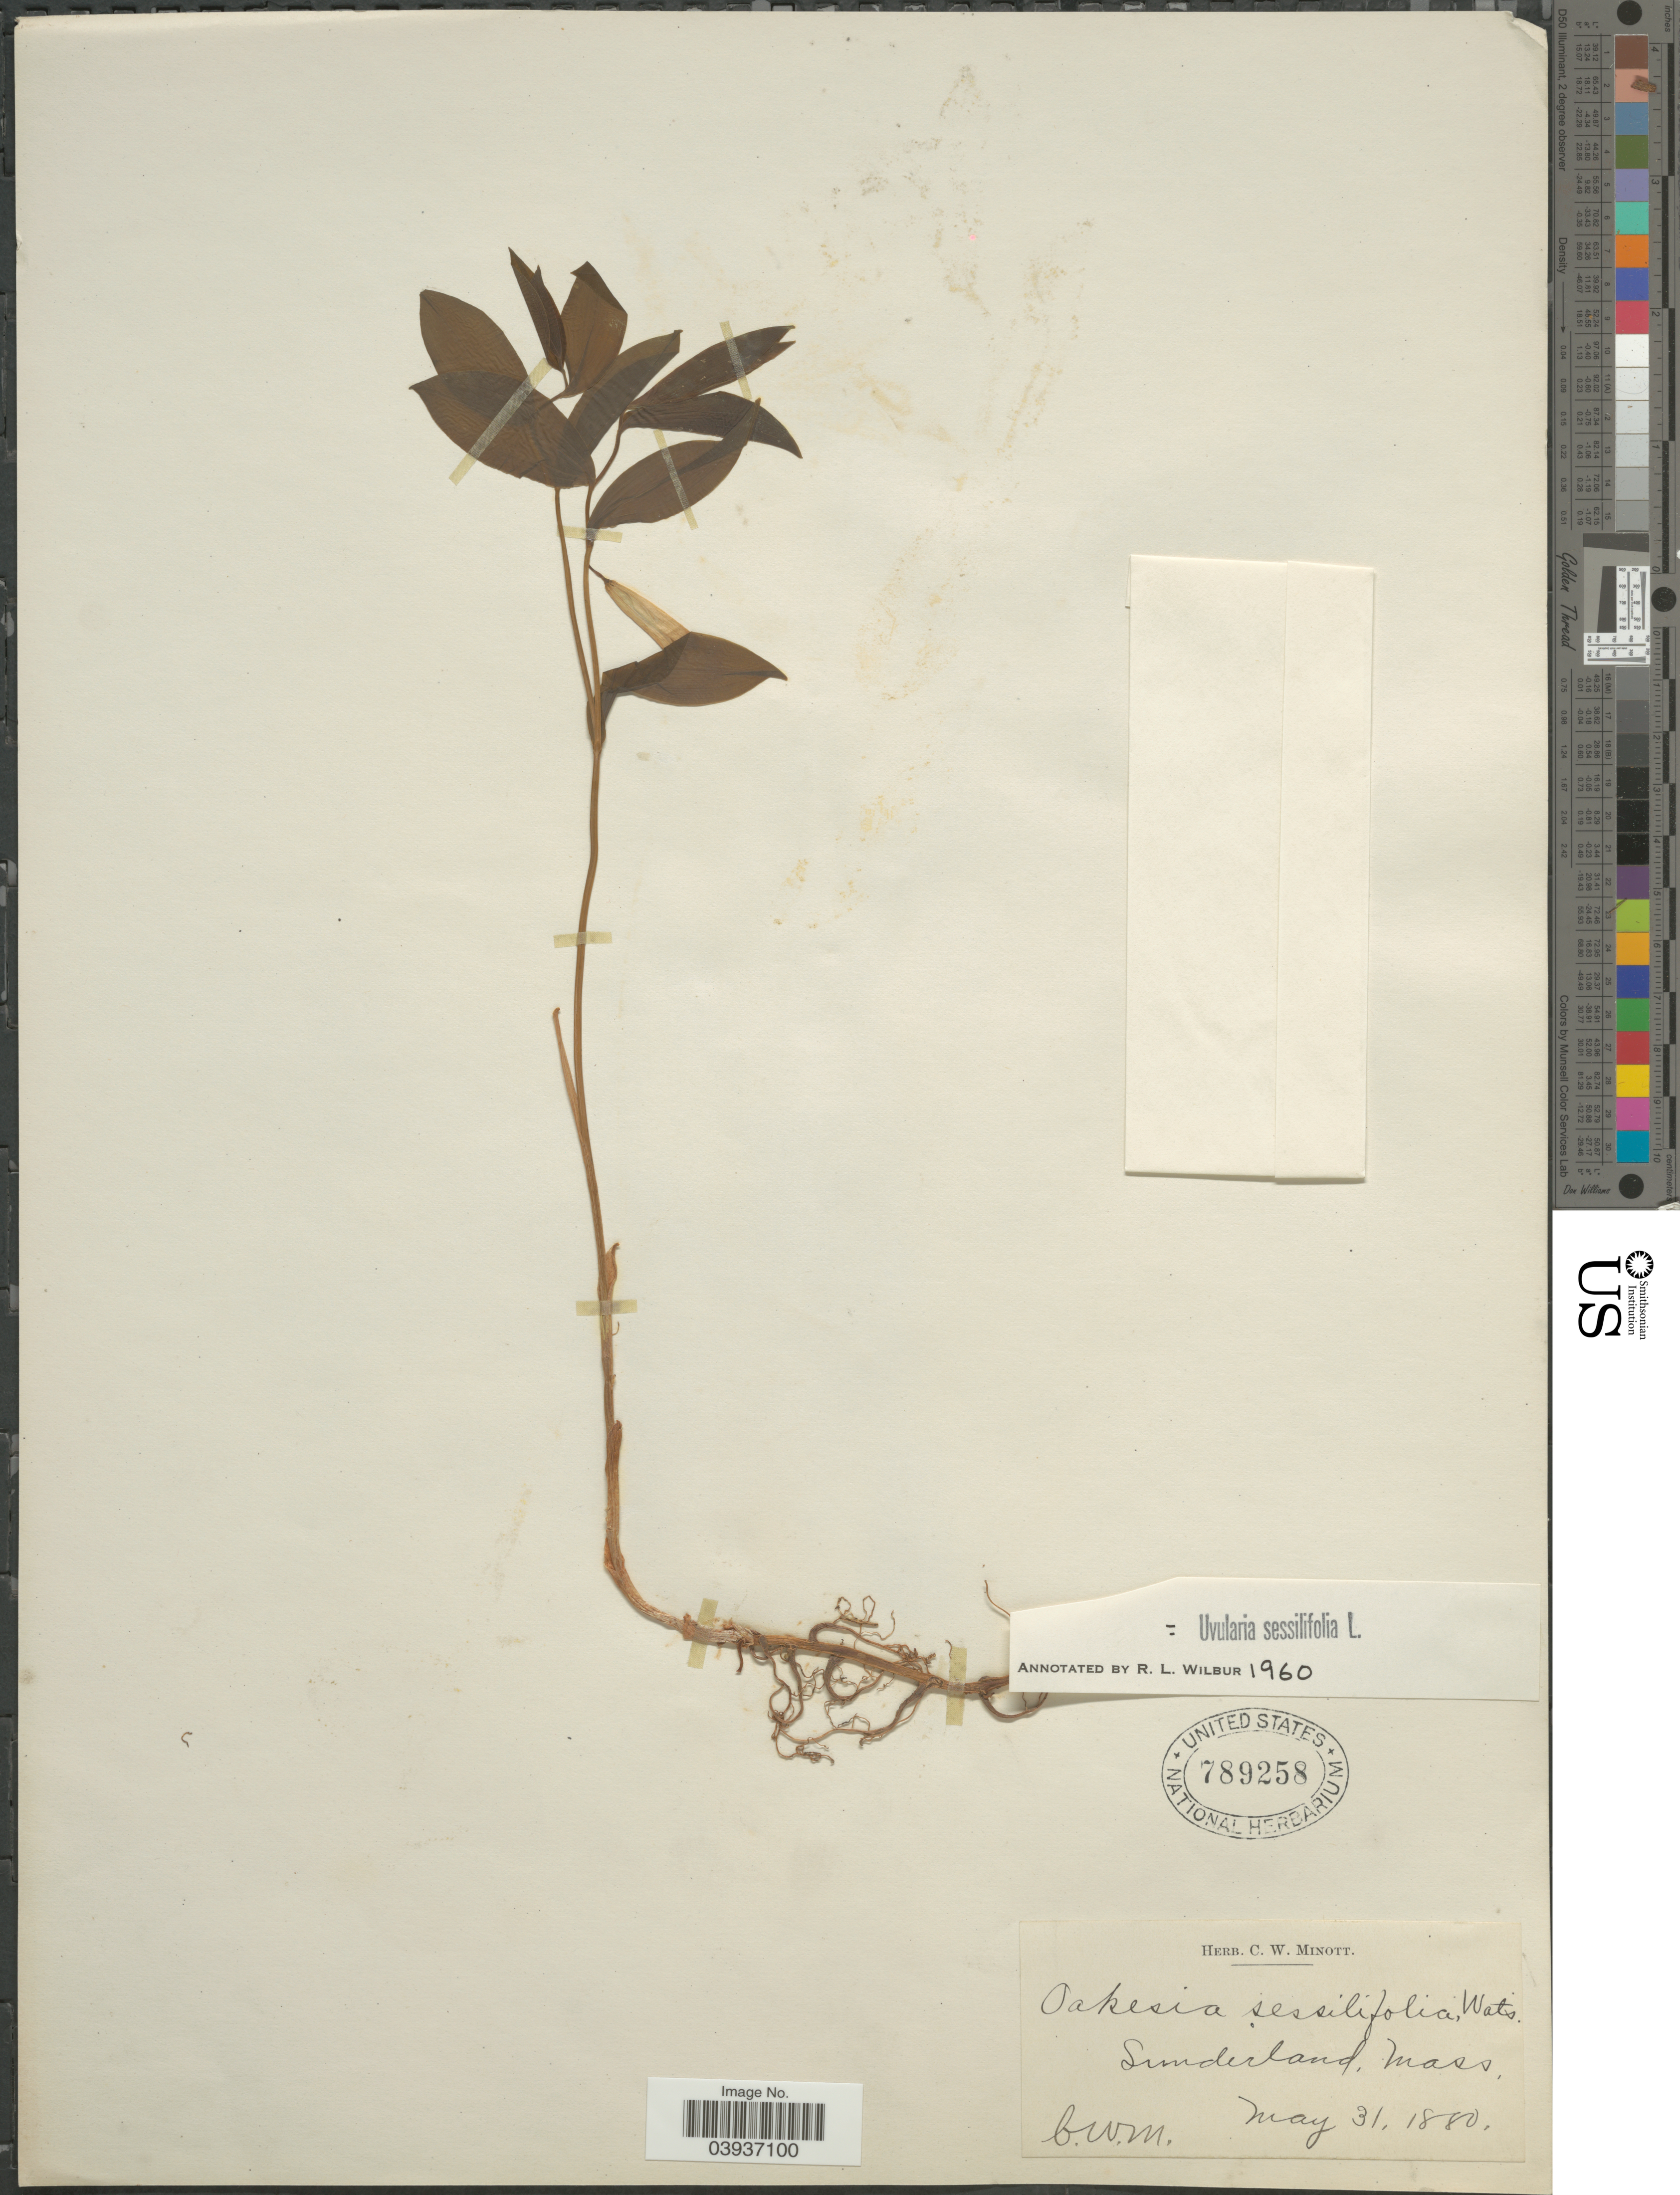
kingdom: Plantae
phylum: Tracheophyta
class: Liliopsida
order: Liliales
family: Colchicaceae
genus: Uvularia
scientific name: Uvularia sessilifolia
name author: L.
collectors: C. Minott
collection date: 1880-05-31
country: United States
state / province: Massachusetts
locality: Sunderland.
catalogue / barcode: US 789258